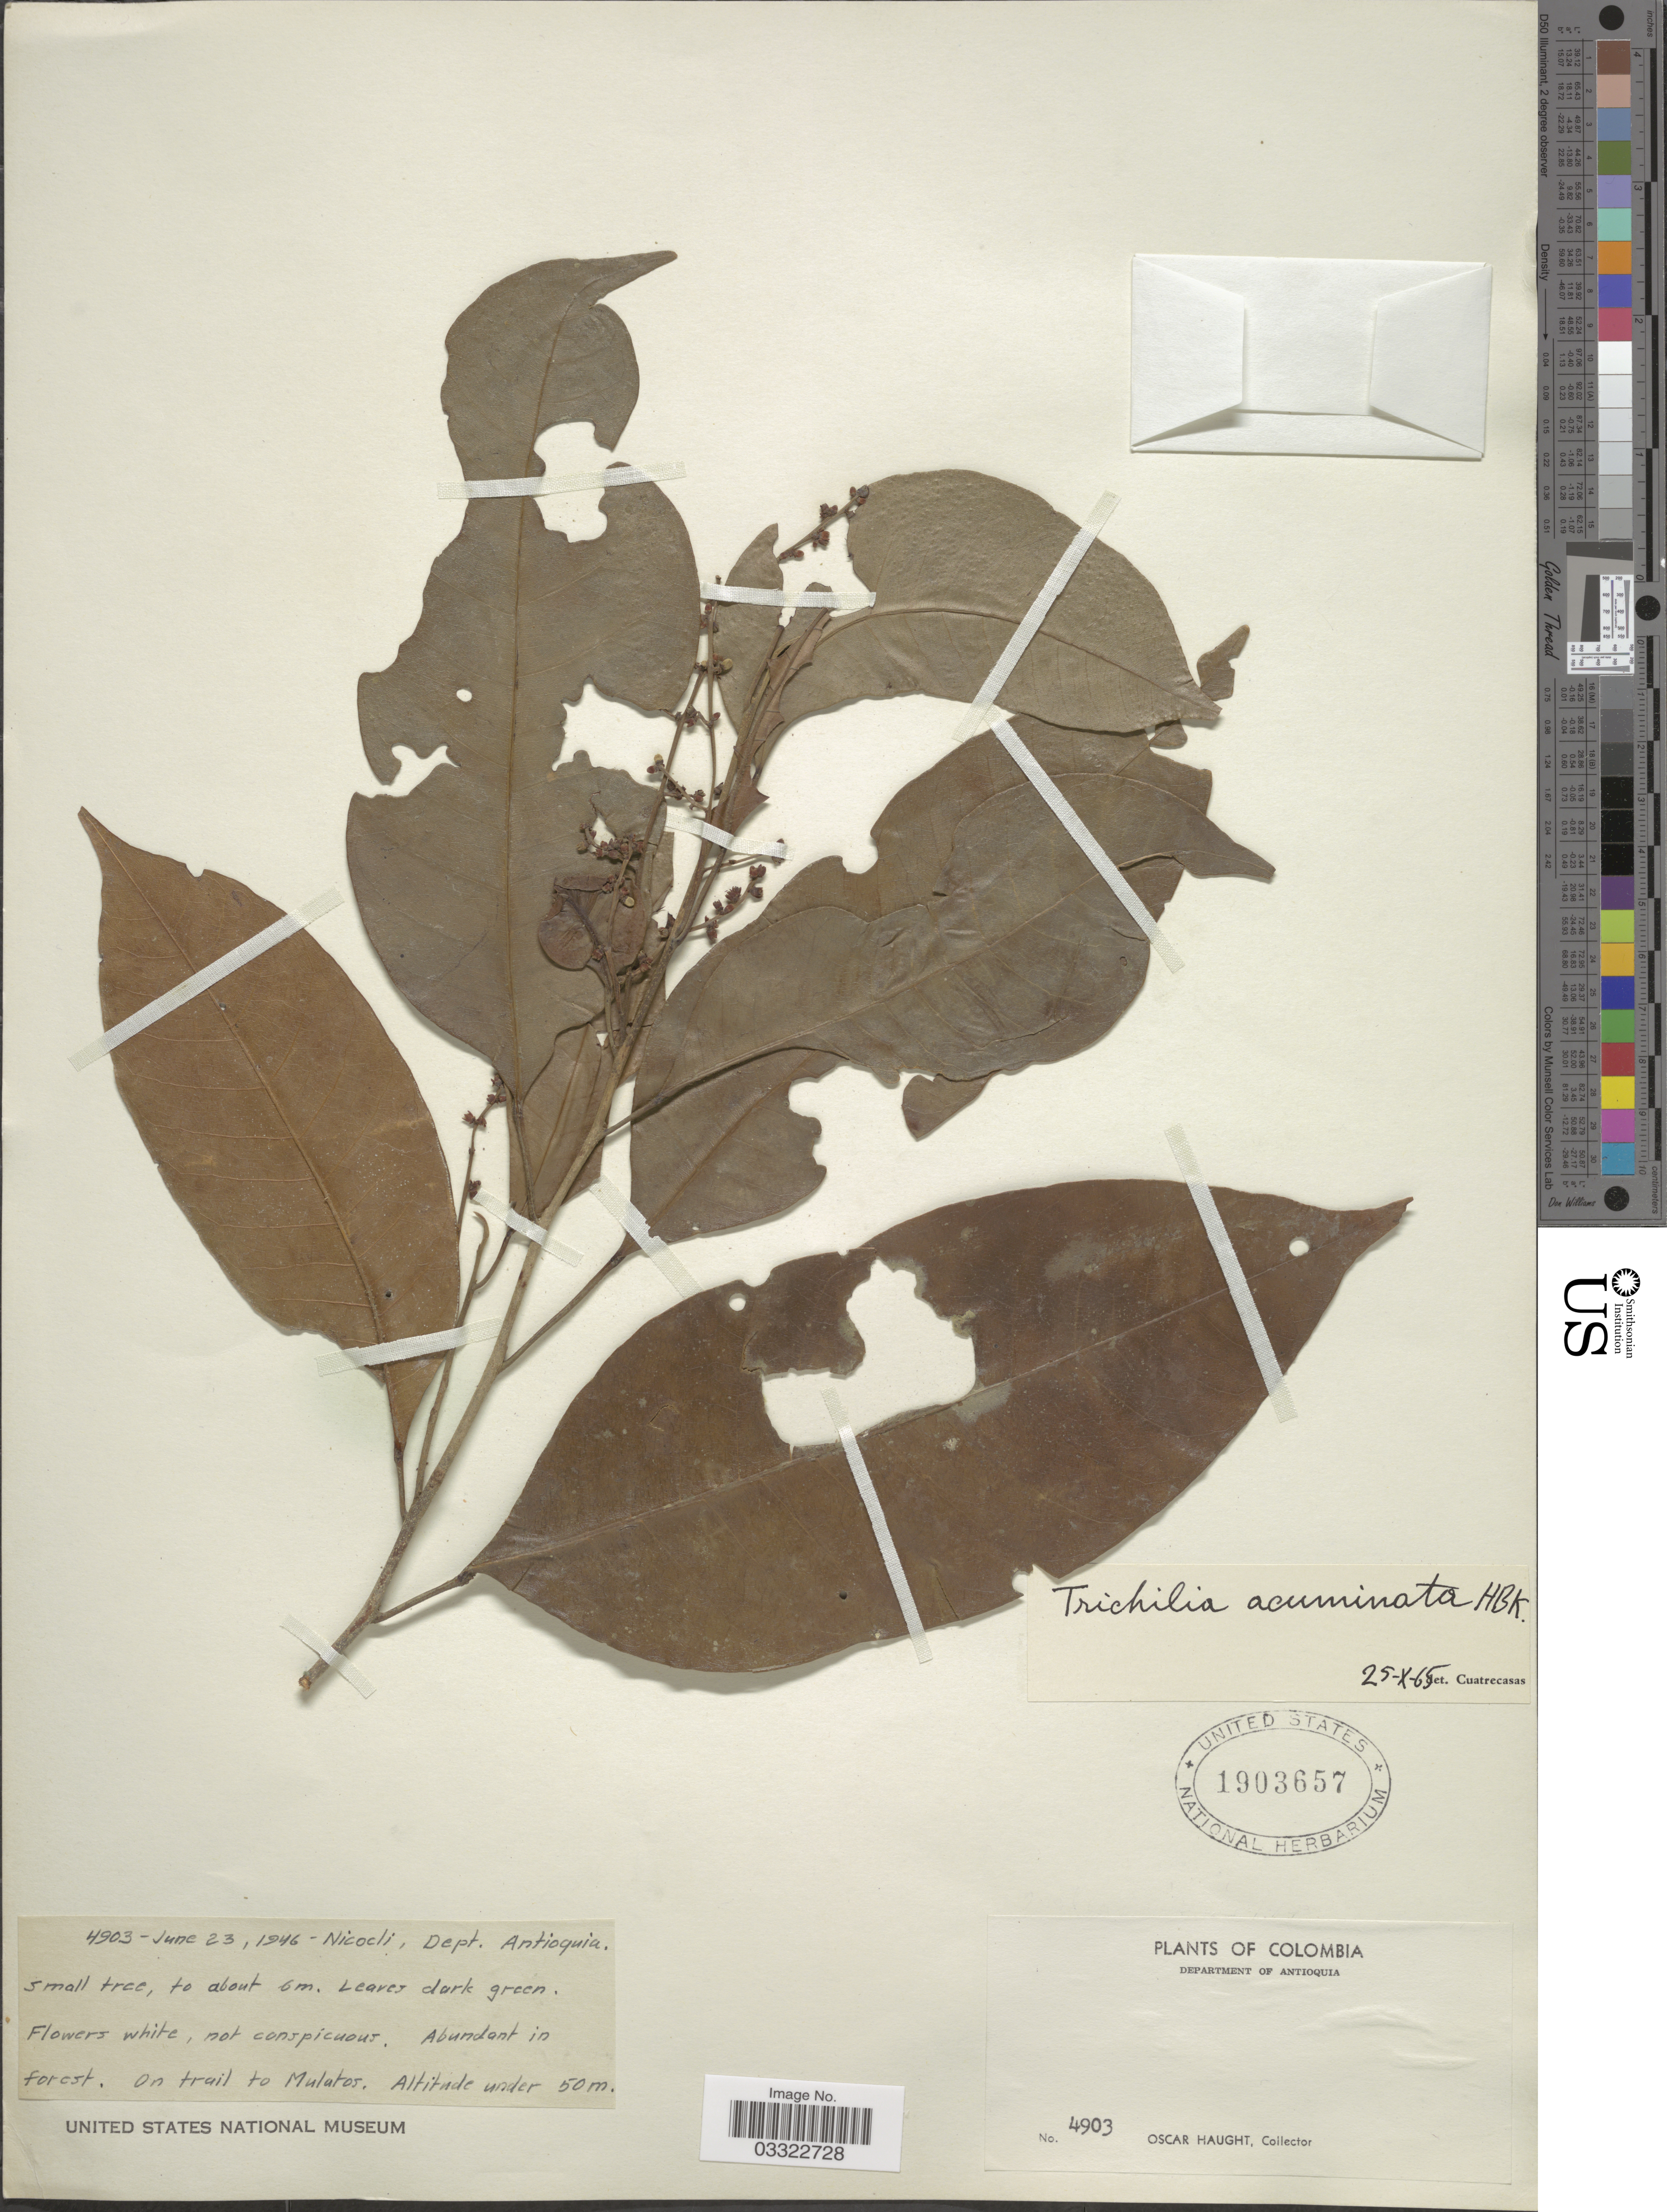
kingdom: Plantae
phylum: Tracheophyta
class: Magnoliopsida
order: Sapindales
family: Meliaceae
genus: Trichilia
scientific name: Trichilia acuminata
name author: (Humb. & Bonpl. ex Schult.) C. DC.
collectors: O. Haught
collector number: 4903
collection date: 1946-06-23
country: Colombia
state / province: Antioquia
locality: Nicoli, Dept. Antioquia. On trail to Mulatos.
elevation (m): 50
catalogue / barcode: US 1903657